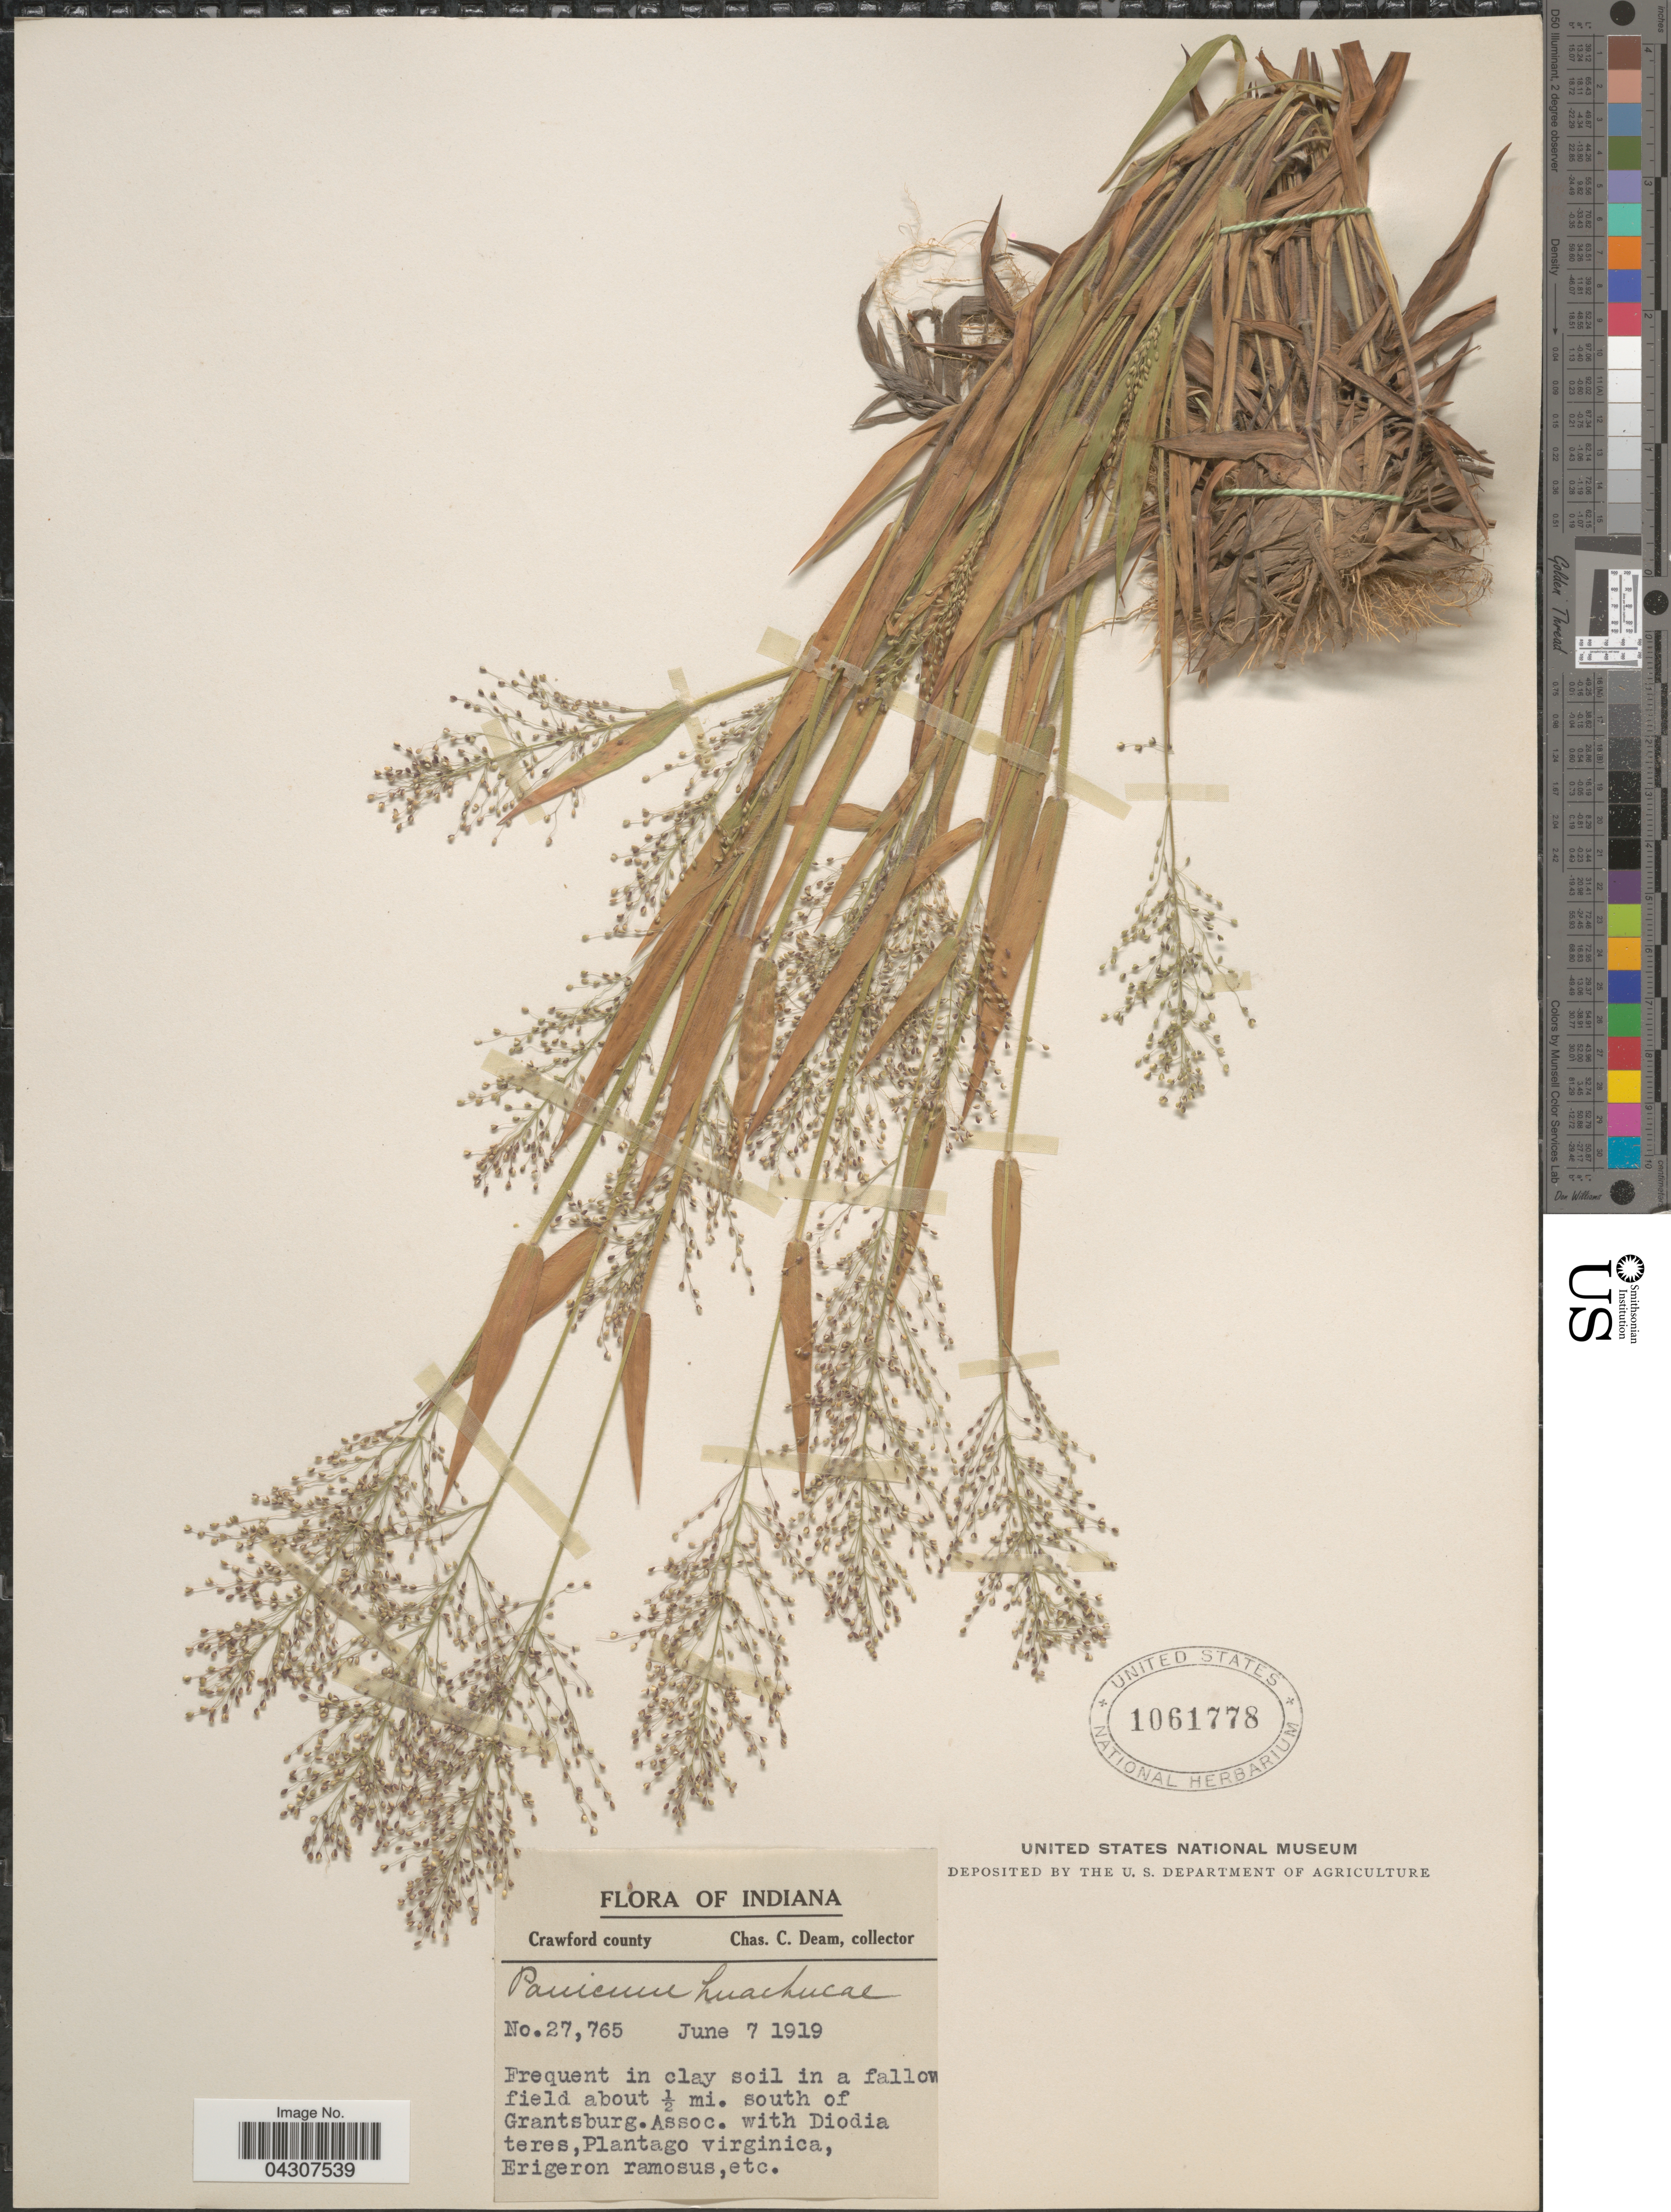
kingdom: Plantae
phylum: Tracheophyta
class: Liliopsida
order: Poales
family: Poaceae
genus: Dichanthelium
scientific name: Dichanthelium acuminatum var. acuminatum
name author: (Sw.) Gould & C.A. Clark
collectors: C. C. Deam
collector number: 27765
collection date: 1919-06-07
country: United States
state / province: Indiana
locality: Crawford county. Frequent in clay soil in a fallow field about ½ mi. south of Grantsburg.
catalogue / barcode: US 1061778